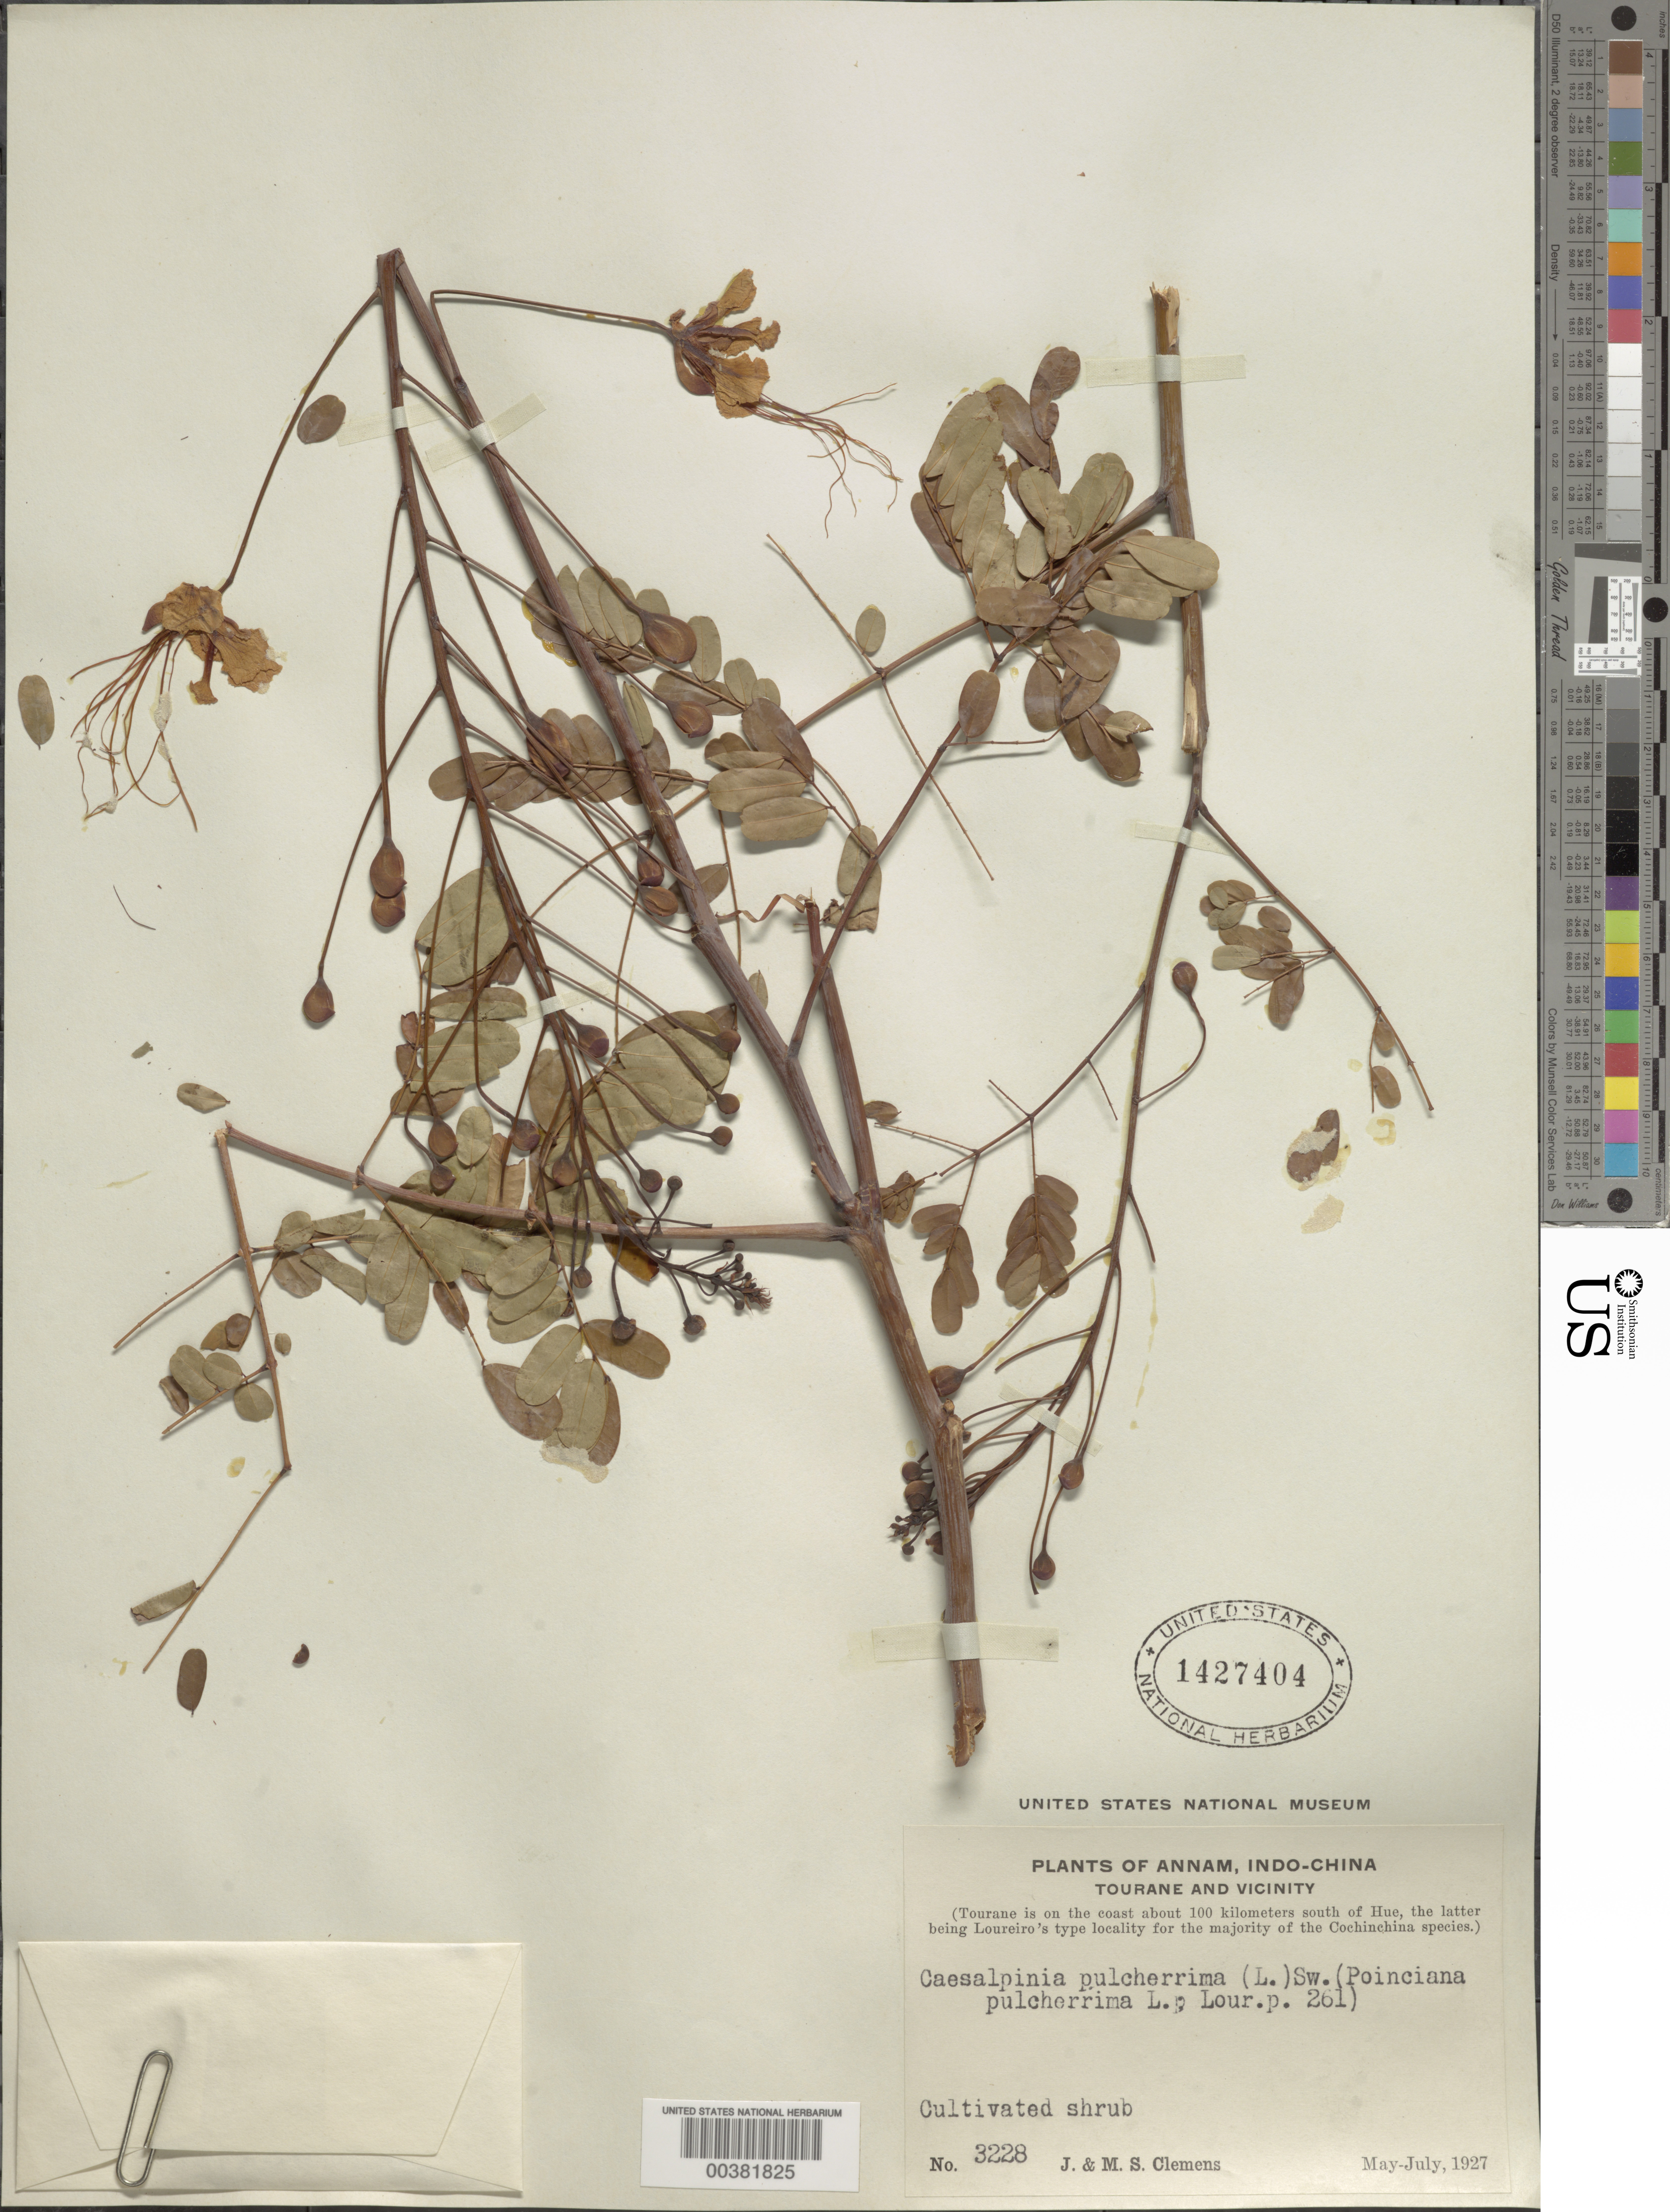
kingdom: Plantae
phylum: Tracheophyta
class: Magnoliopsida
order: Fabales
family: Fabaceae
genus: Caesalpinia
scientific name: Caesalpinia pulcherrima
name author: (L.) Sw.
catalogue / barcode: US 1427404